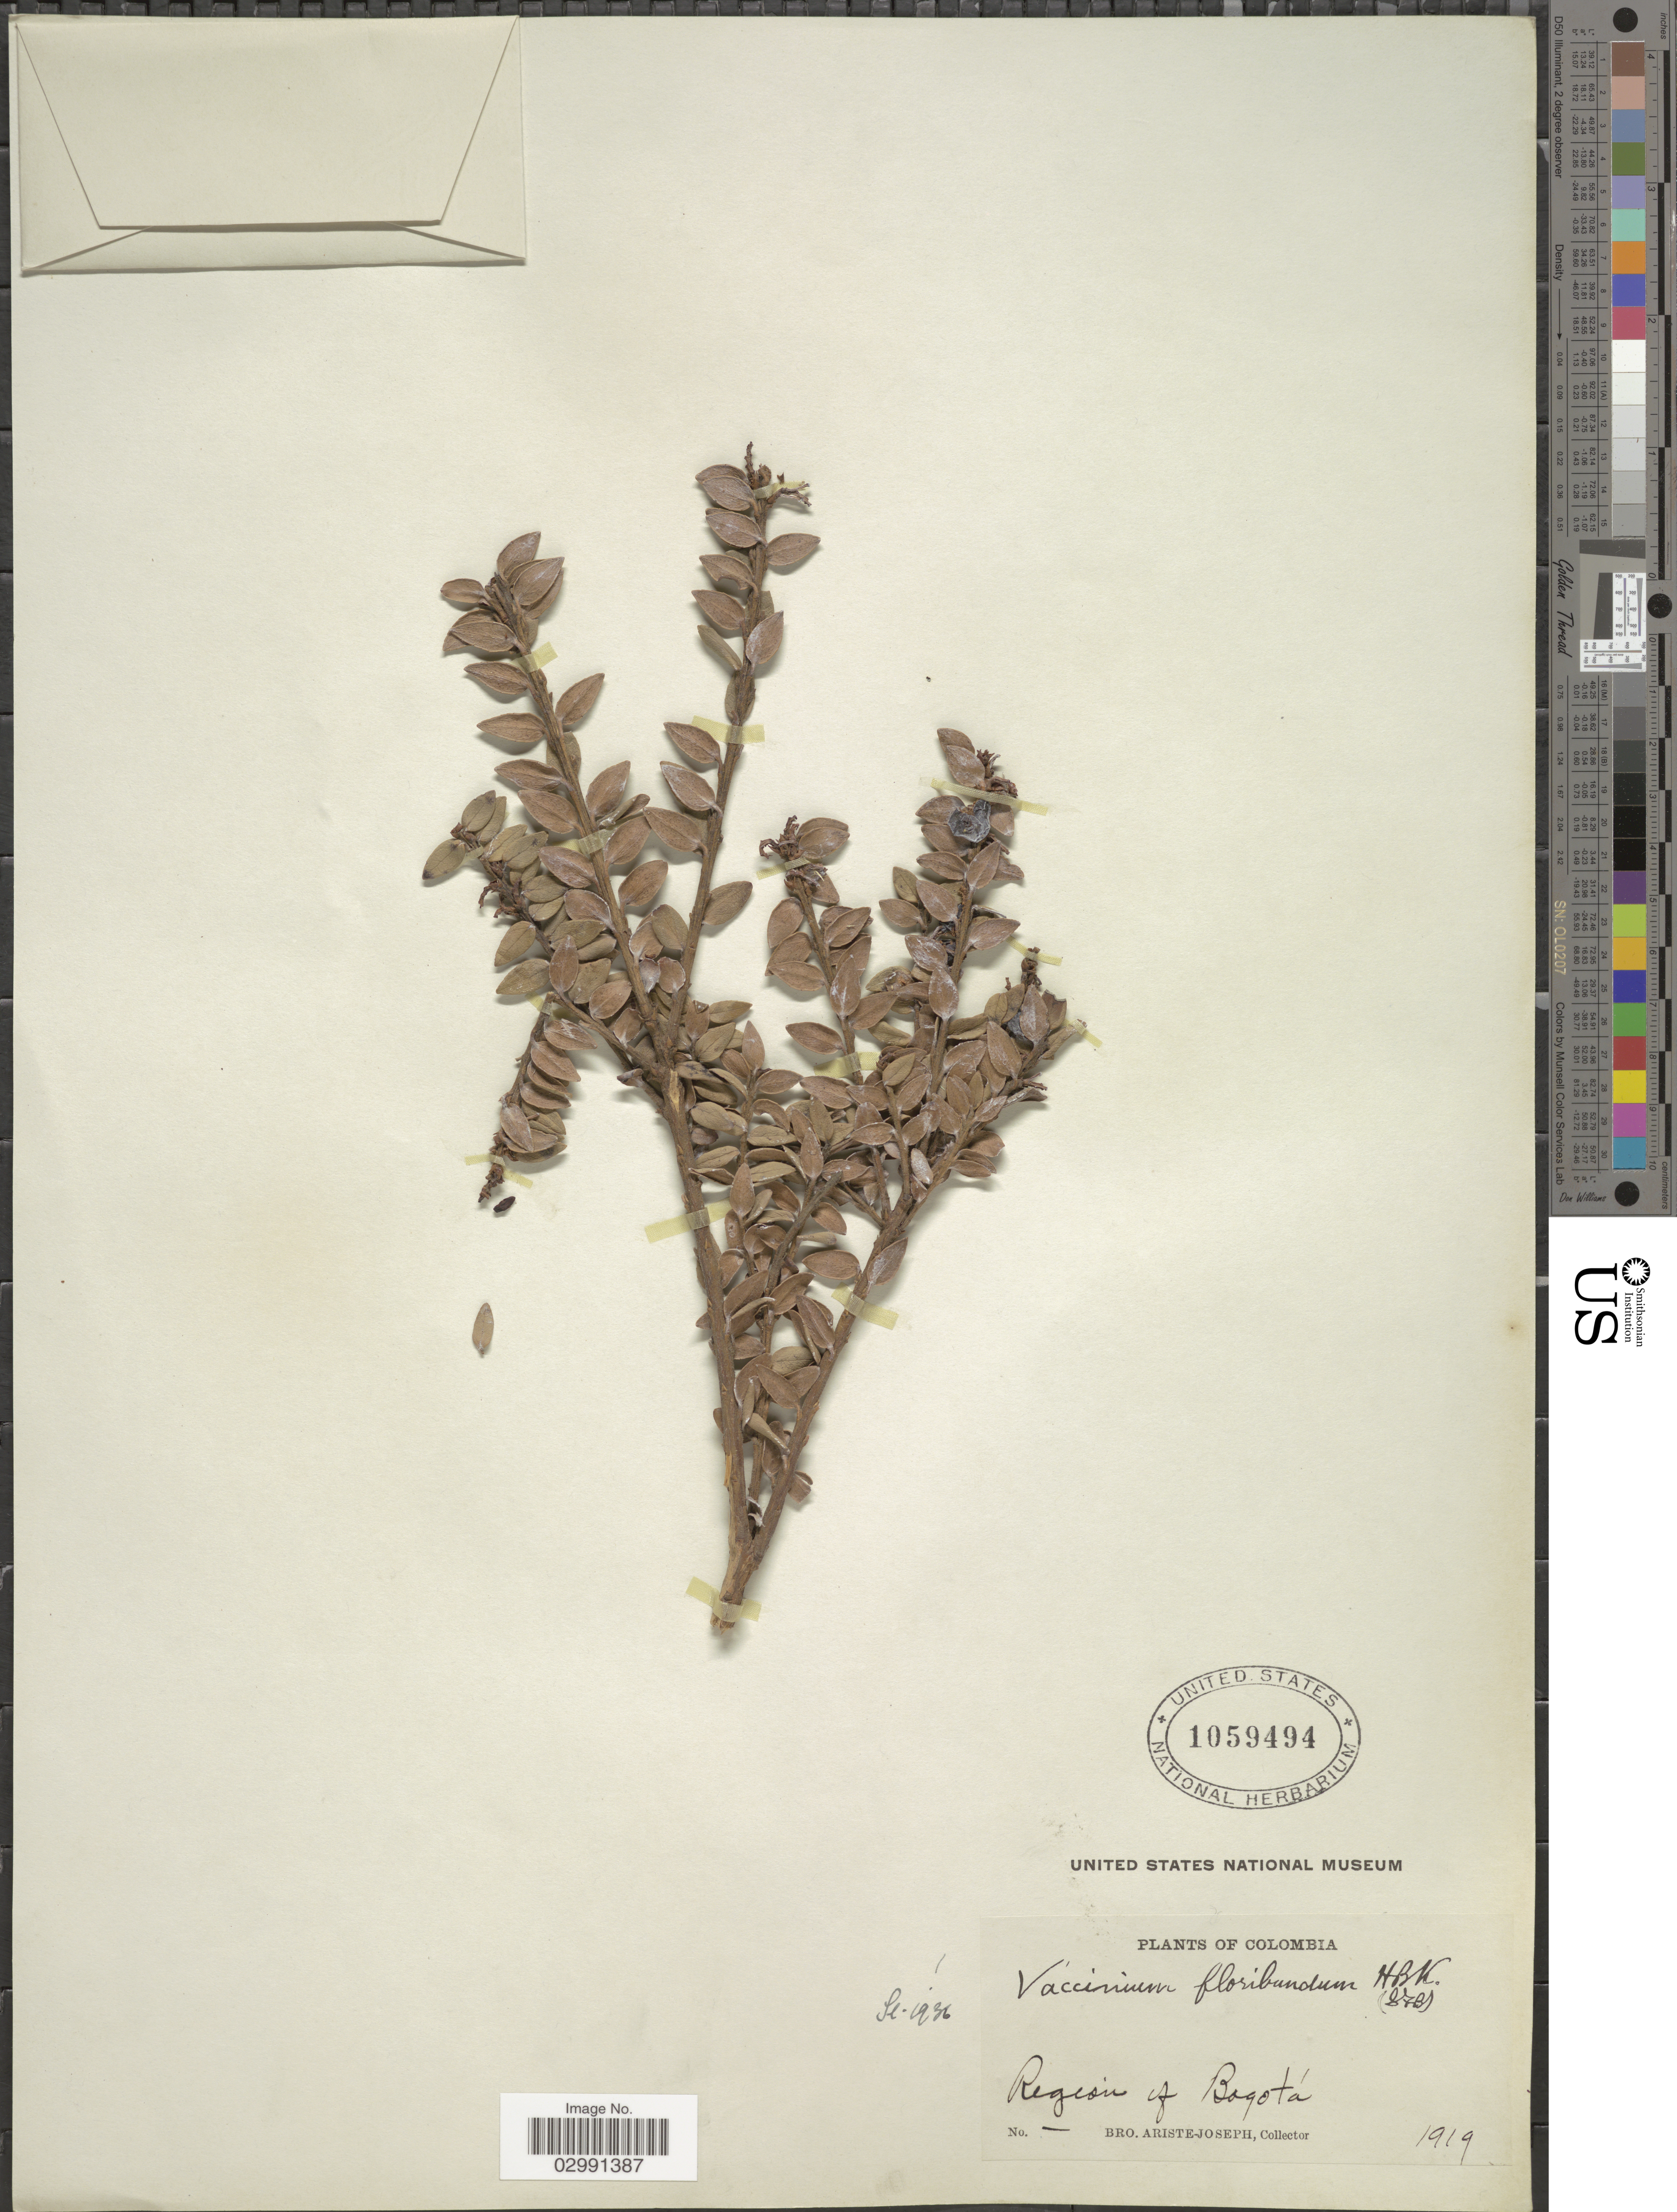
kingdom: Plantae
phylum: Tracheophyta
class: Magnoliopsida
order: Ericales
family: Ericaceae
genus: Vaccinium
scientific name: Vaccinium floribundum var. floribundum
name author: Kunth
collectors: Bro. Ariste-Joseph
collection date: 1919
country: Colombia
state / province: Bogota D.C.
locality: Regíon of Bogotá.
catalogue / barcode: US 1059494